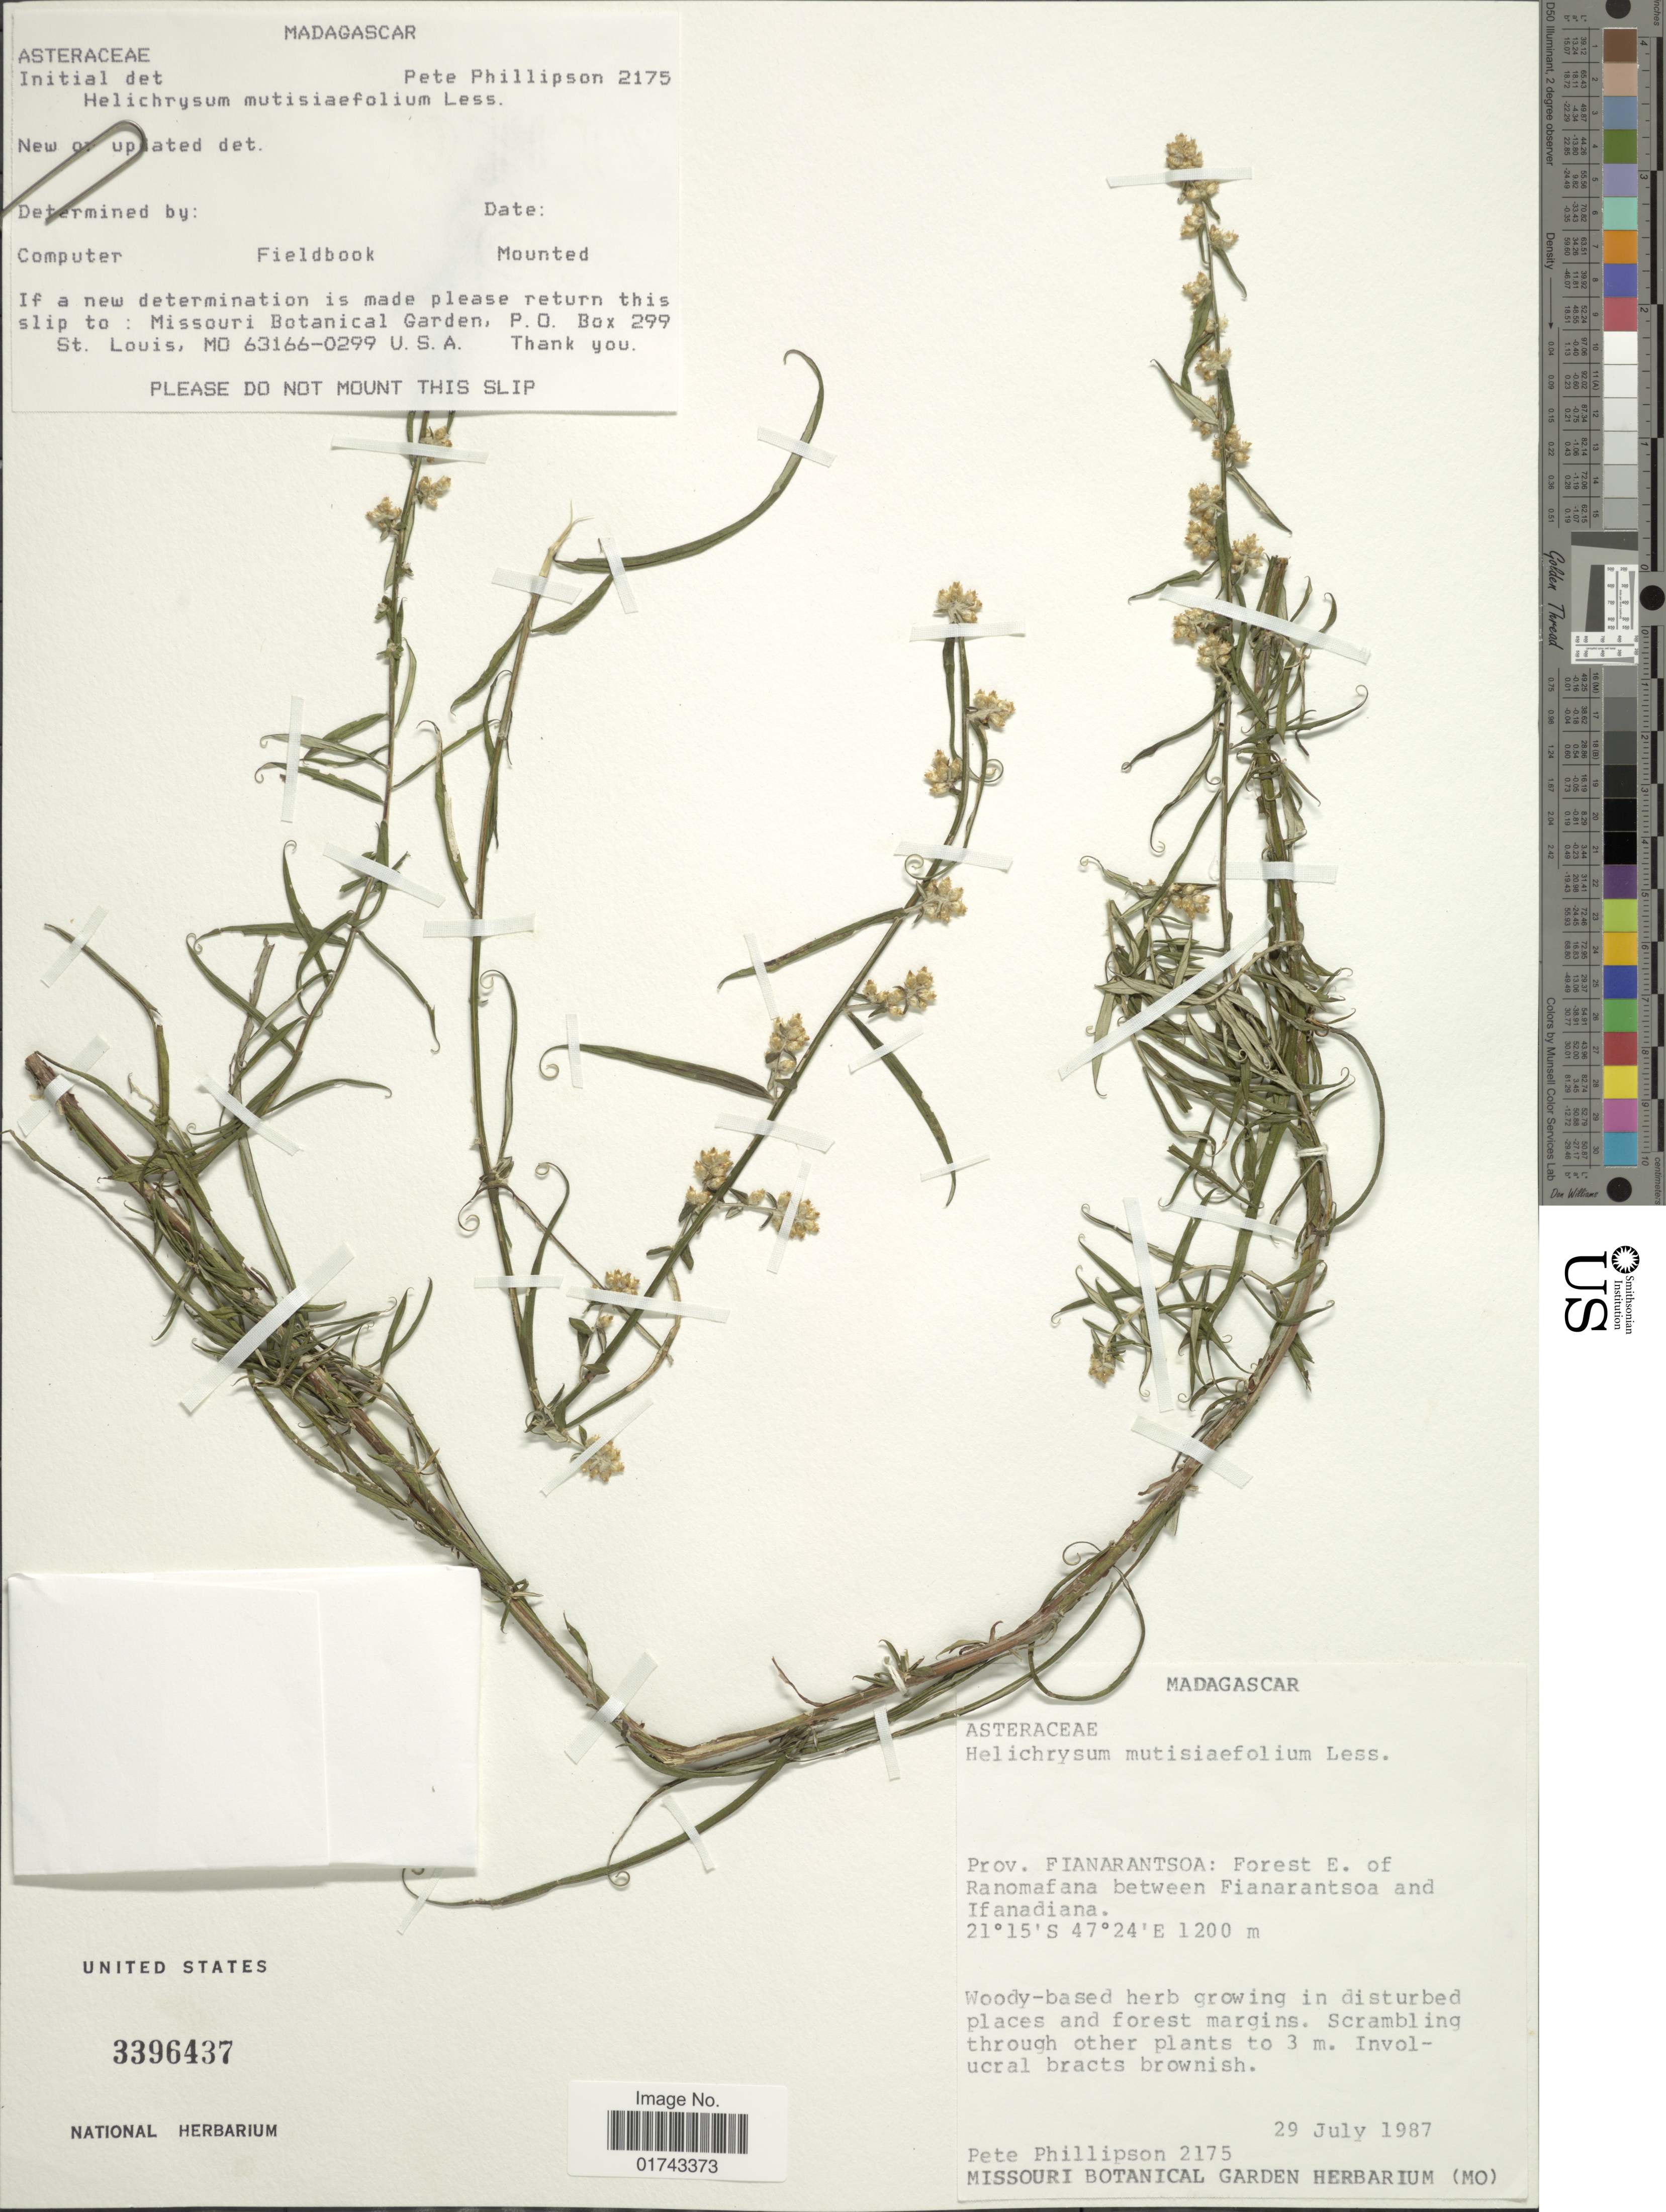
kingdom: Plantae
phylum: Tracheophyta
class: Magnoliopsida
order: Asterales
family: Asteraceae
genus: Helichrysum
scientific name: Helichrysum mutisiaefolium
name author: Less.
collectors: P. B. Phillipson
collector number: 2175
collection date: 1987-07-29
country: Madagascar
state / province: Haute Matsiatra / Vatovavy Fitovinany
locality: Prov. Fianarantsoa: Forest E. of Ranomafana between Fianarantsia and Ifanadiana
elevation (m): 1200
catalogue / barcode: US 3396437